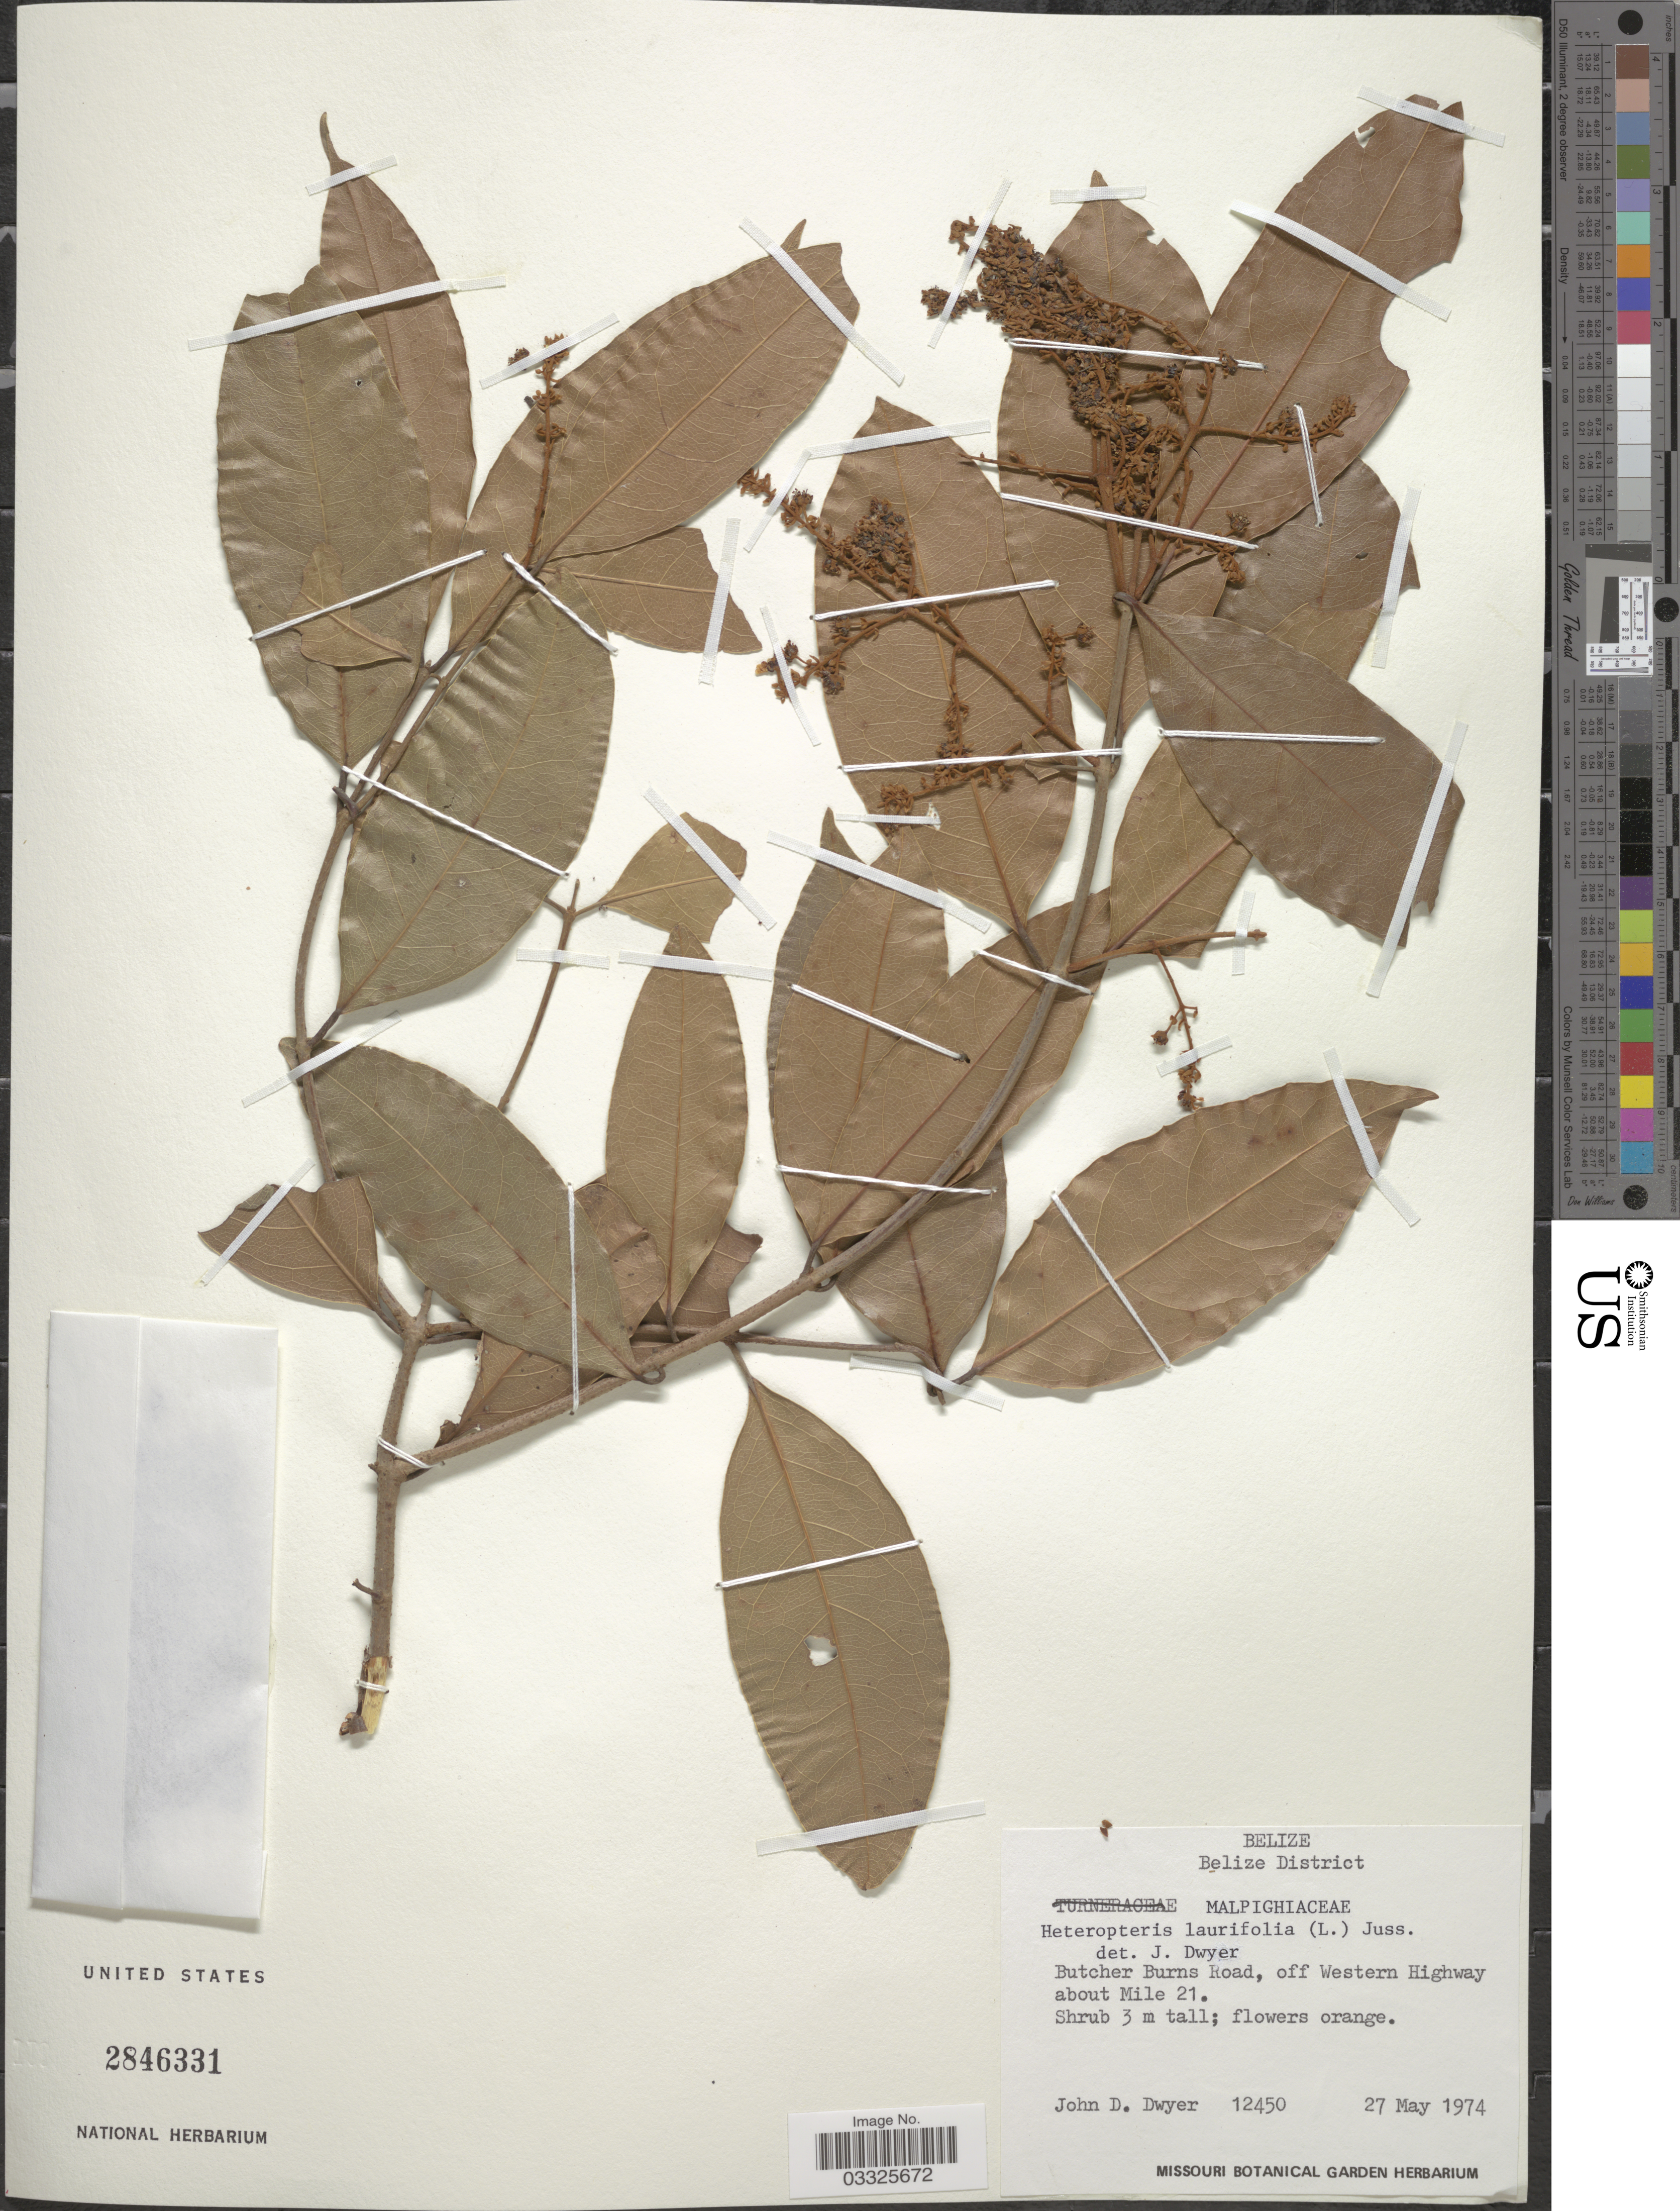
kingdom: Plantae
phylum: Tracheophyta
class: Magnoliopsida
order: Malpighiales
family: Malpighiaceae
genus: Heteropterys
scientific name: Heteropterys laurifolia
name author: (L.) A. Juss.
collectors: J. D. Dwyer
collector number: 12450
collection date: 1974-05-27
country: Belize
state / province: Belize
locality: Belize District. Butcher Burns Road, off Western Highway about Mile 21.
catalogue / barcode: US 2846331